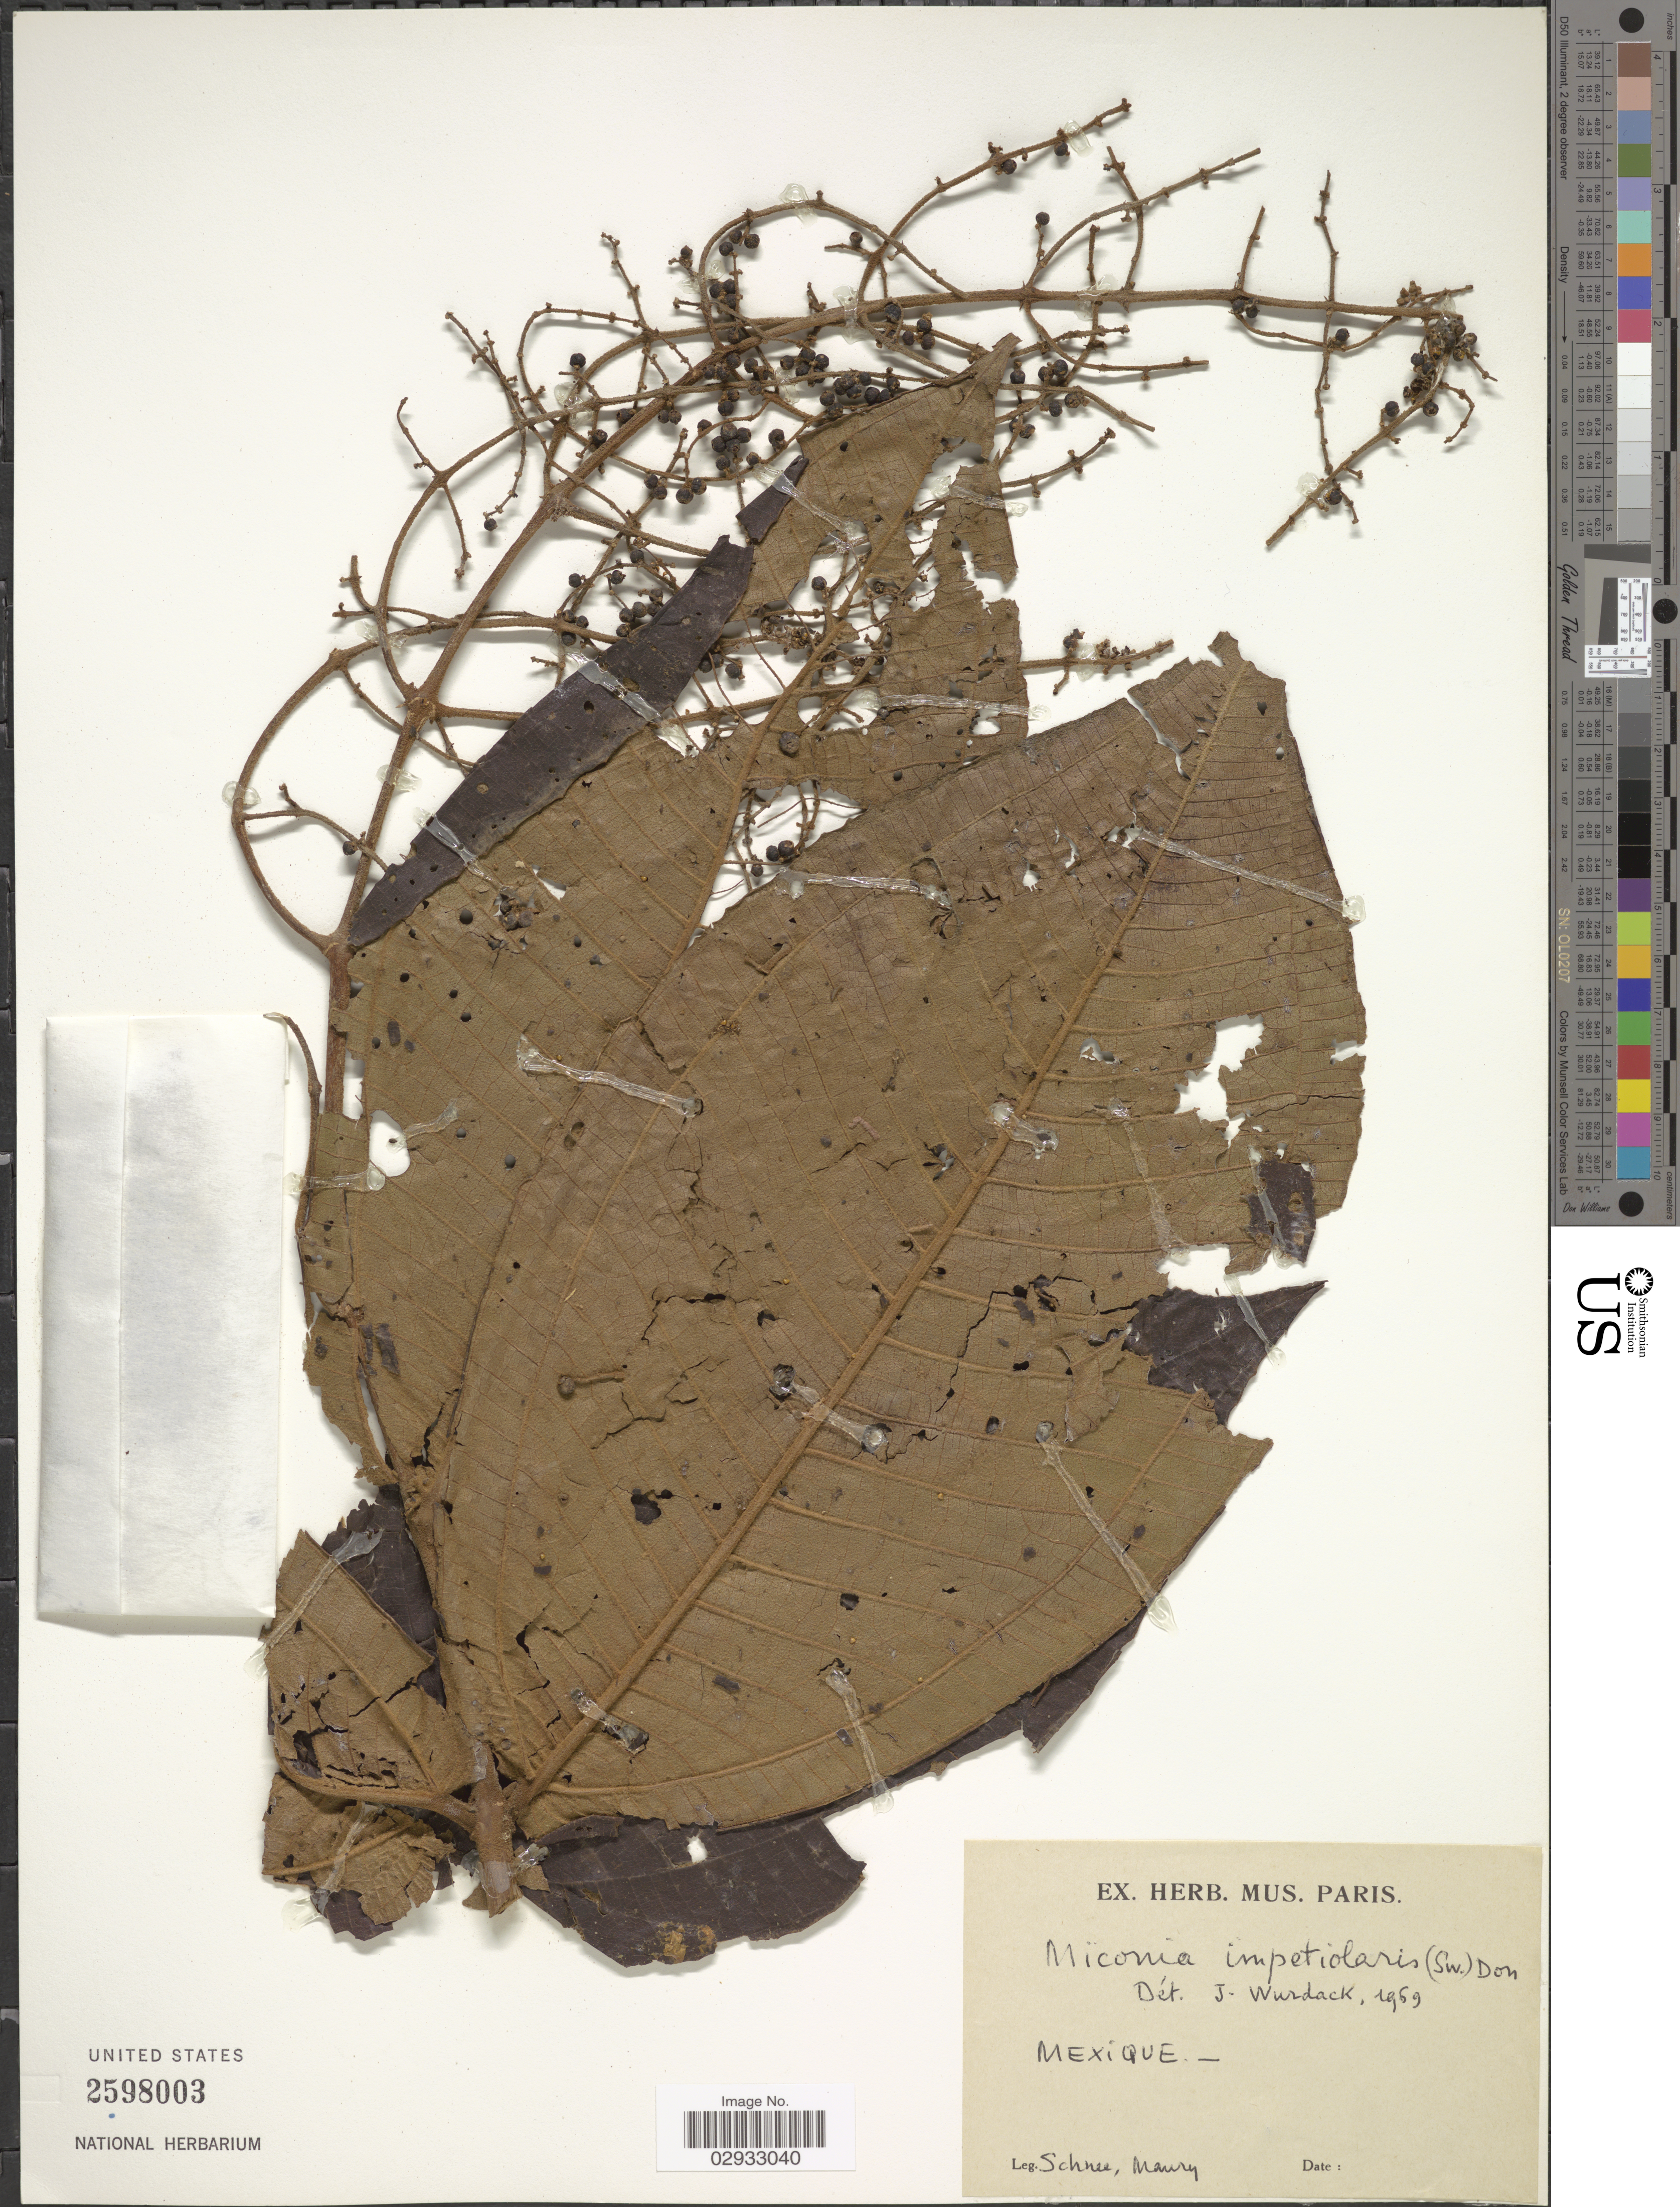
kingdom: Plantae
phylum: Tracheophyta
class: Magnoliopsida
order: Myrtales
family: Melastomataceae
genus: Miconia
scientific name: Miconia impetiolaris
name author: (Sw.) D. Don ex DC.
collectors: -- Schnée & Maury, --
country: Mexico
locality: Mexique.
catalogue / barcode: US 2598003